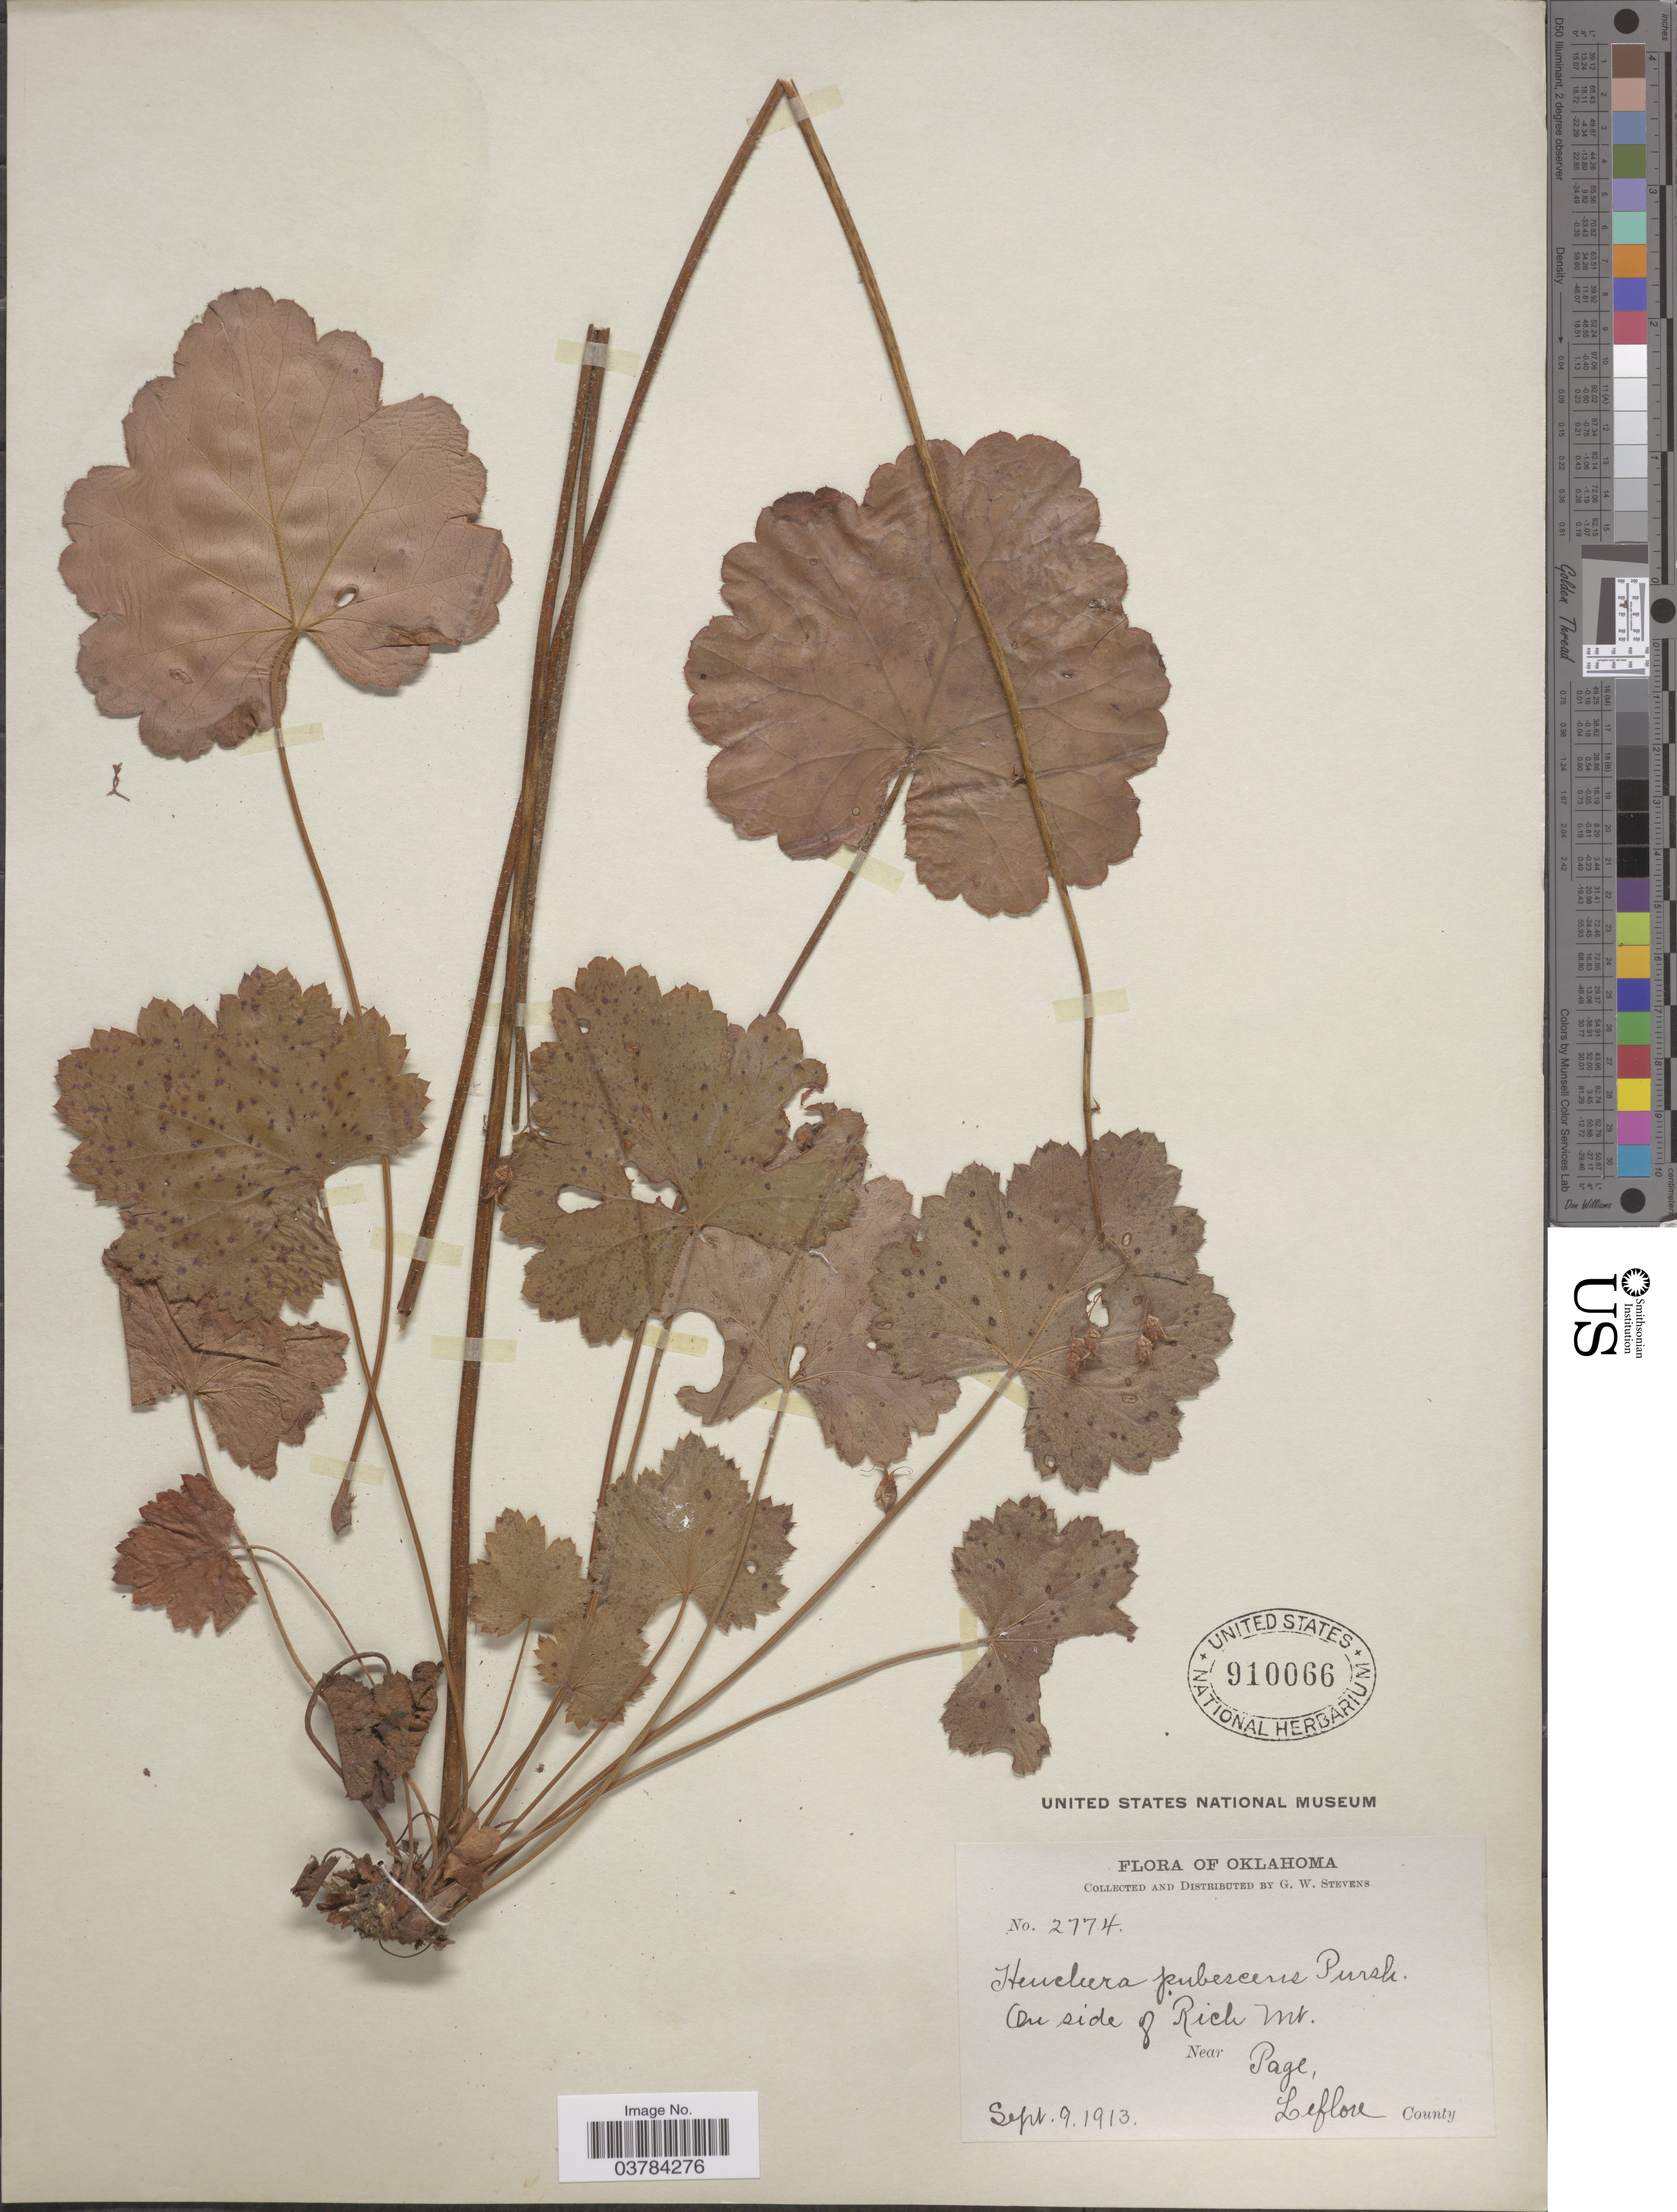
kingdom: Plantae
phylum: Tracheophyta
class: Magnoliopsida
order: Saxifragales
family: Saxifragaceae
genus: Heuchera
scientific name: Heuchera americana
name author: L.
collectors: G. W. Stevens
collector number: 2774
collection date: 1913-09-09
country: United States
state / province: Oklahoma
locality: On side of Rich Mt. near Page, Leflore County.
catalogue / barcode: US 910066